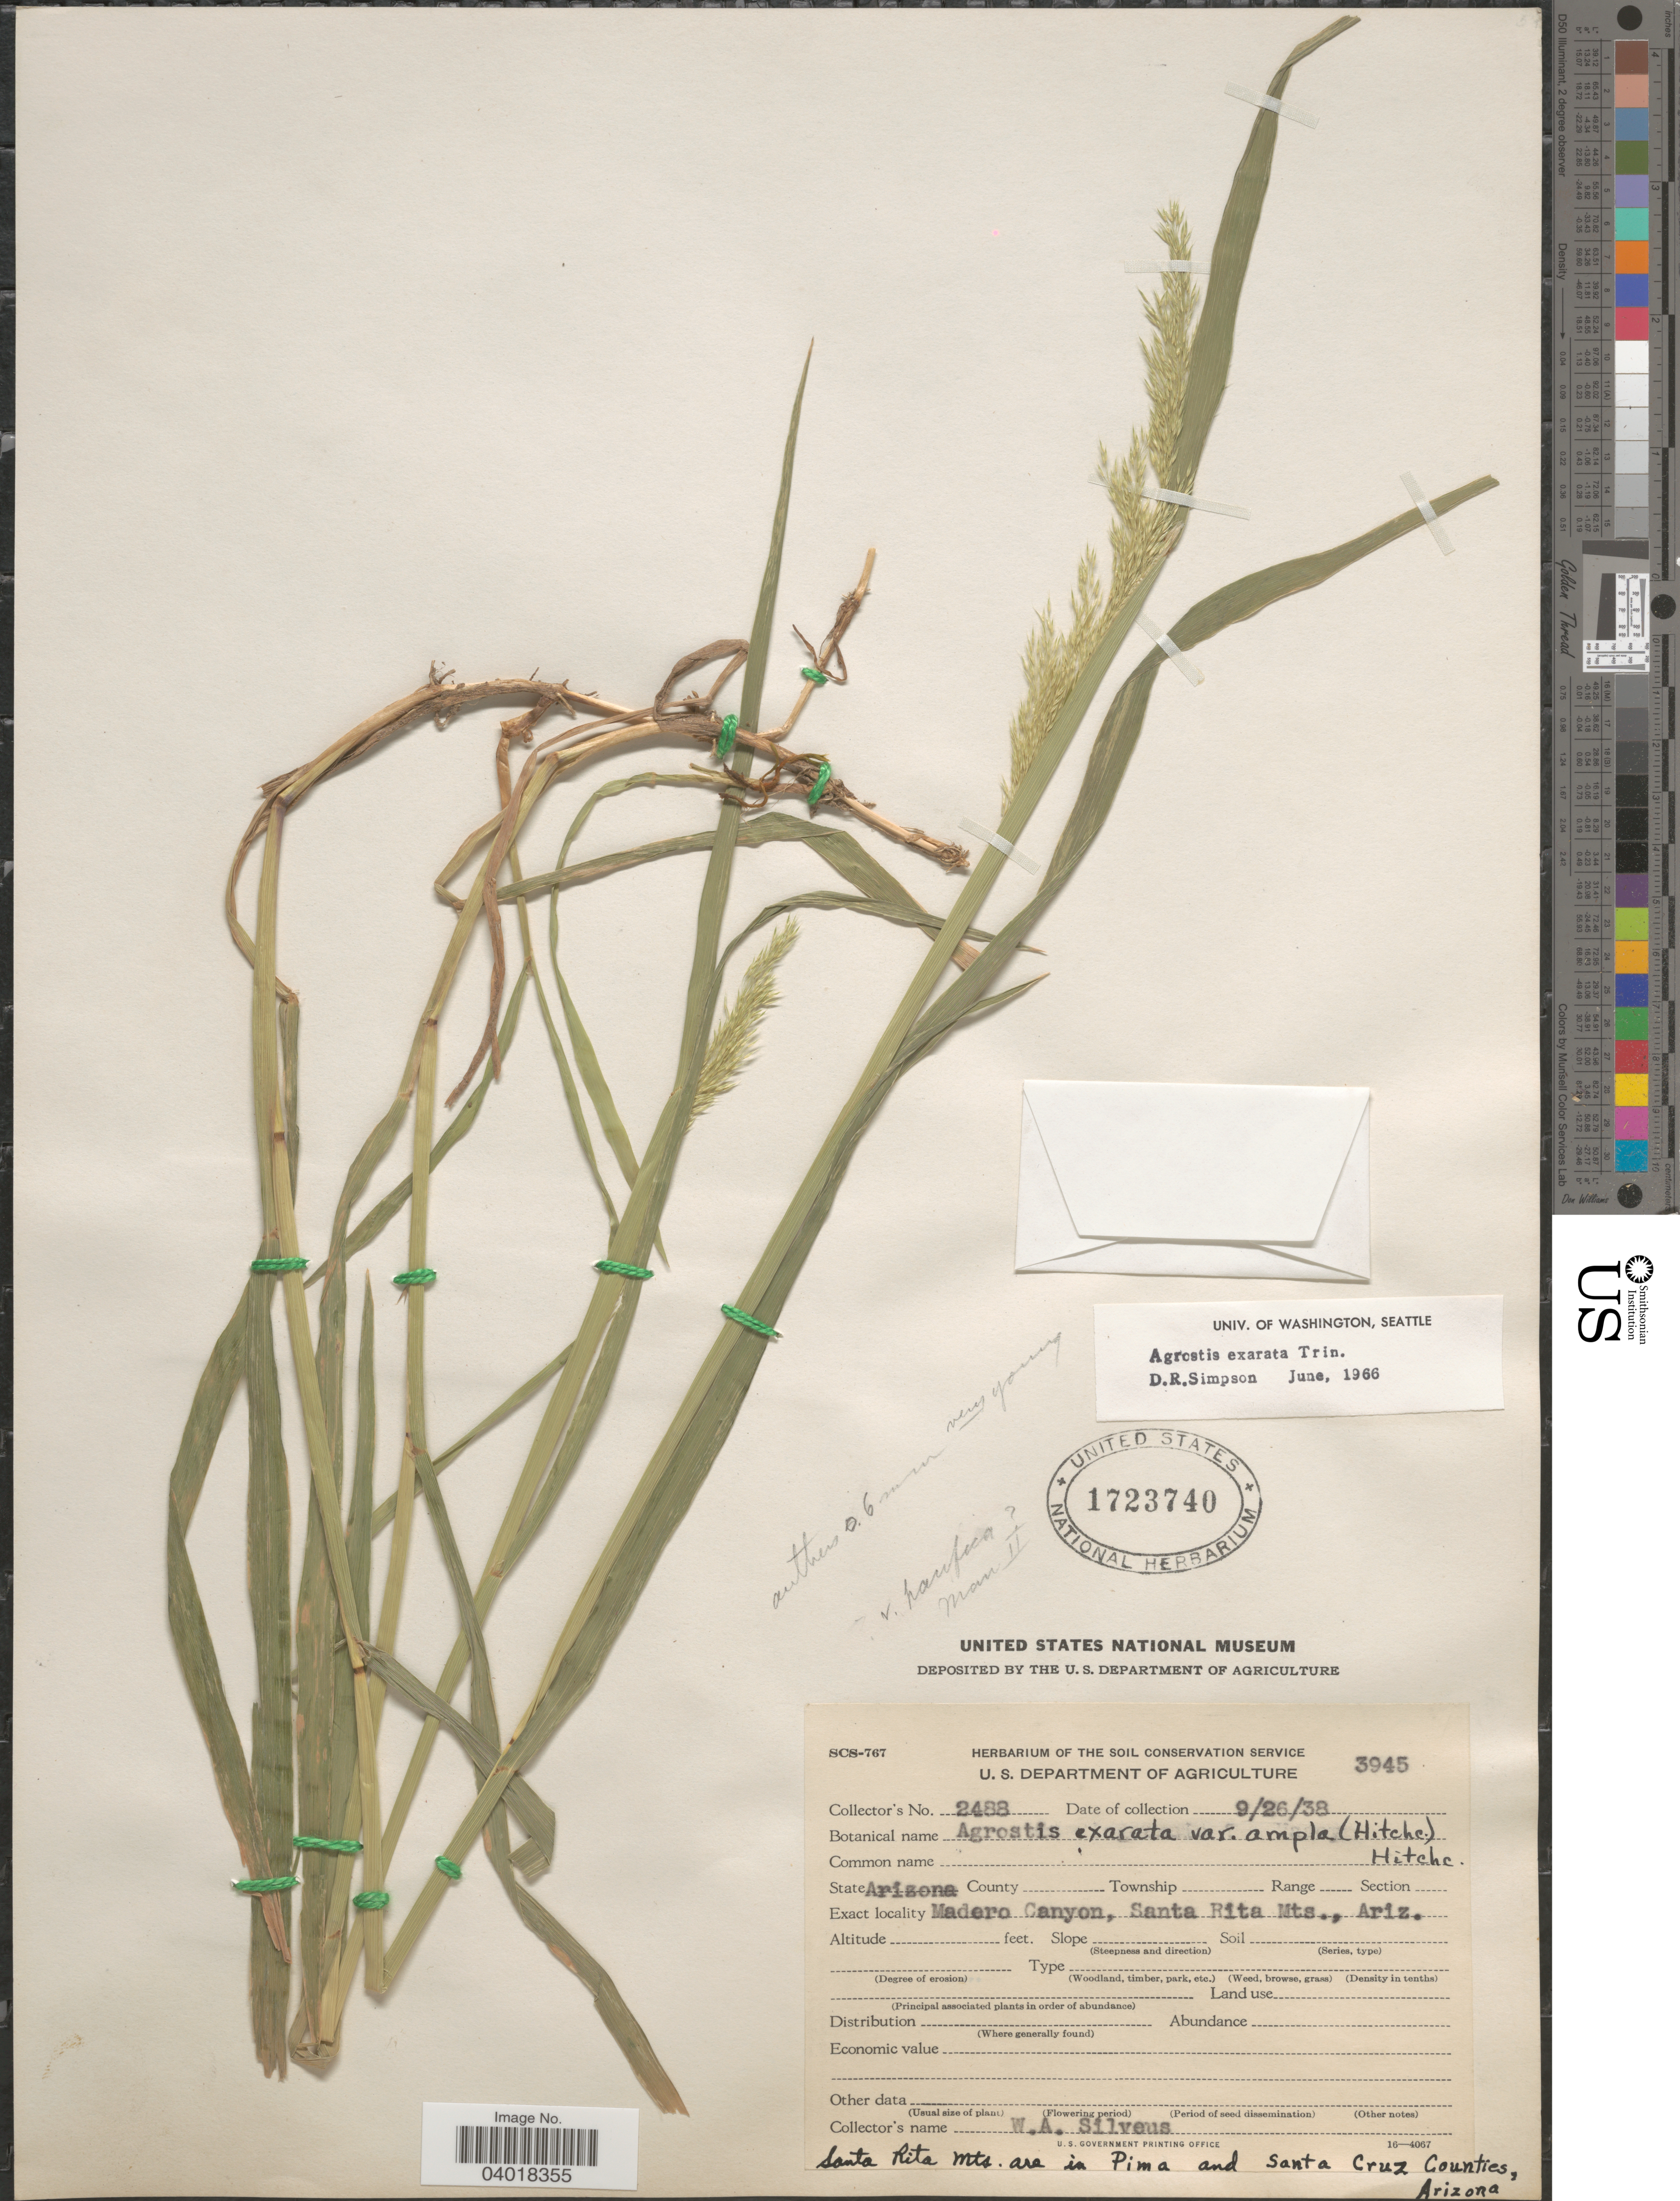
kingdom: Plantae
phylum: Tracheophyta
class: Liliopsida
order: Poales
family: Poaceae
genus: Agrostis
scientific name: Agrostis exarata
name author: Trin.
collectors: W. Silveus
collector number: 2488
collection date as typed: Transcribed d/m/y: 26/9/38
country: United States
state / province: Arizona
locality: Madero Canyon, Santa Rita Mts. Santa rita Mts. are in Pima and Santa Cruz Counties.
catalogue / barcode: US 1723740